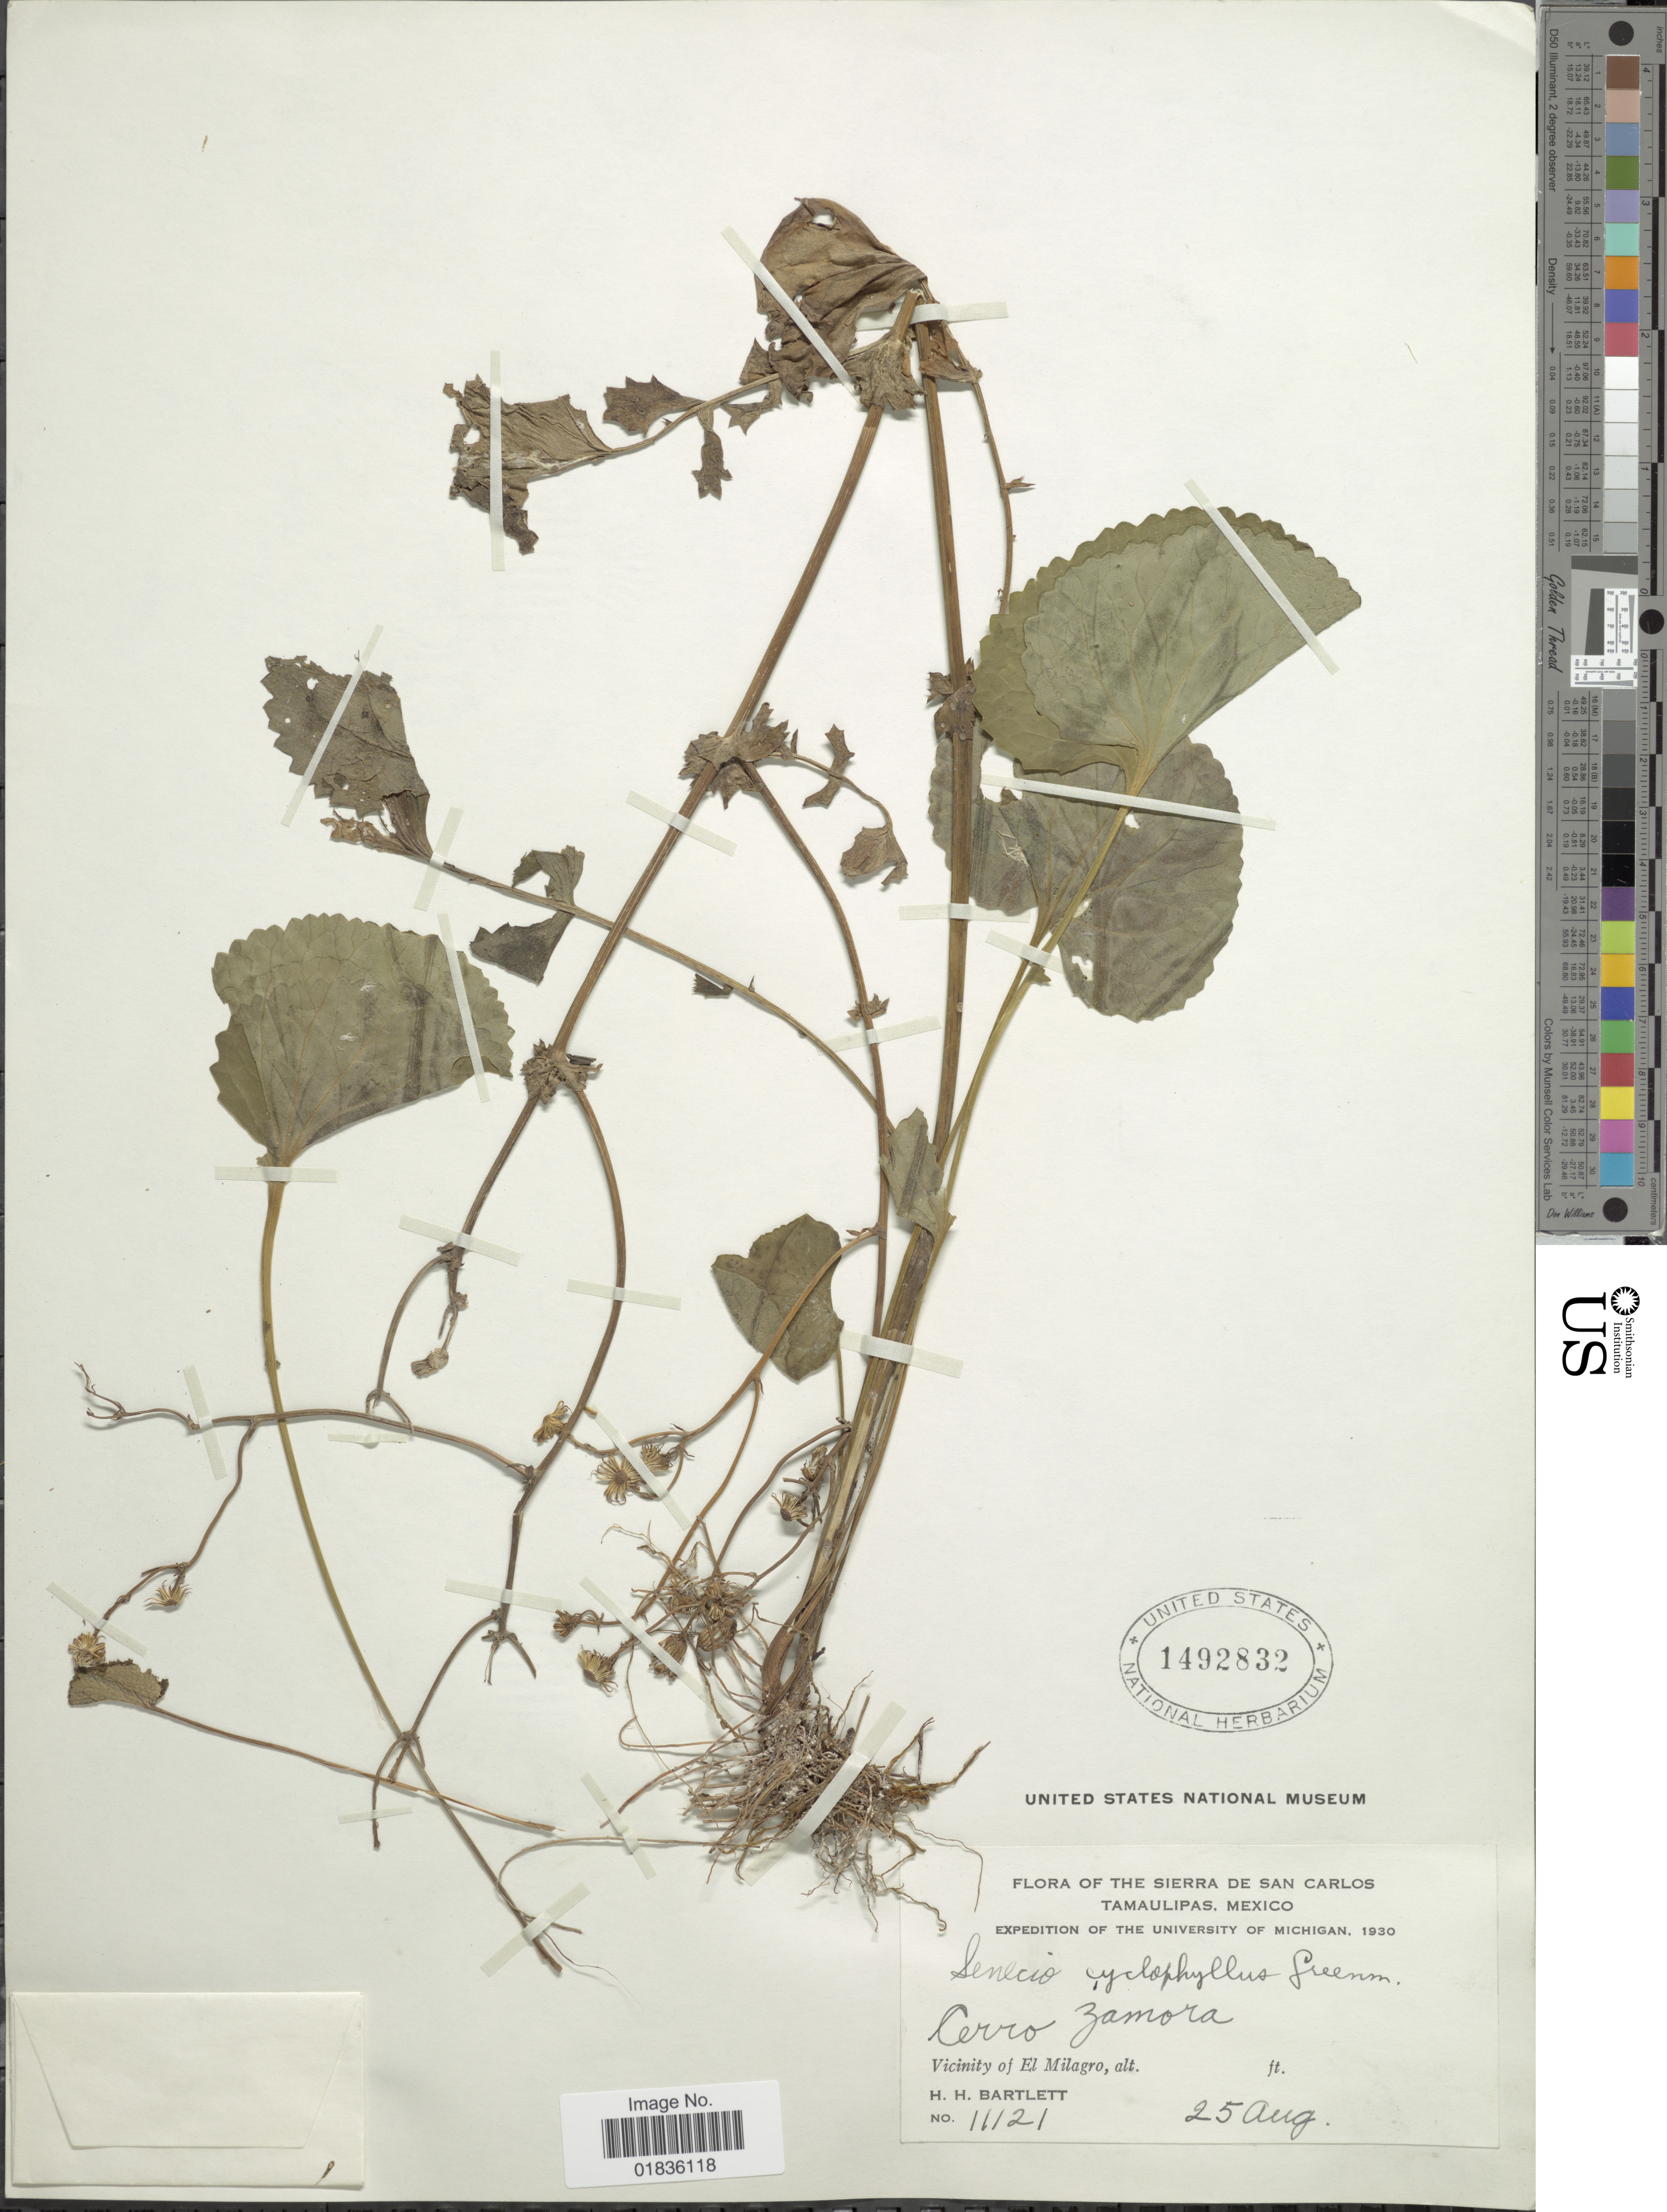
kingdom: Plantae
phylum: Tracheophyta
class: Magnoliopsida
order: Asterales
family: Asteraceae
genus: Packera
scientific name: Packera coahuilensis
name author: (Greenm.) C. Jeffrey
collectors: H. H. Bartlett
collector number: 11121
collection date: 1930-08-25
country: Mexico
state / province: Tamaulipas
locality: The Sierra de San Carlos, Cerro Zamora, vicinity of El Milagro.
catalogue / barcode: US 1492832